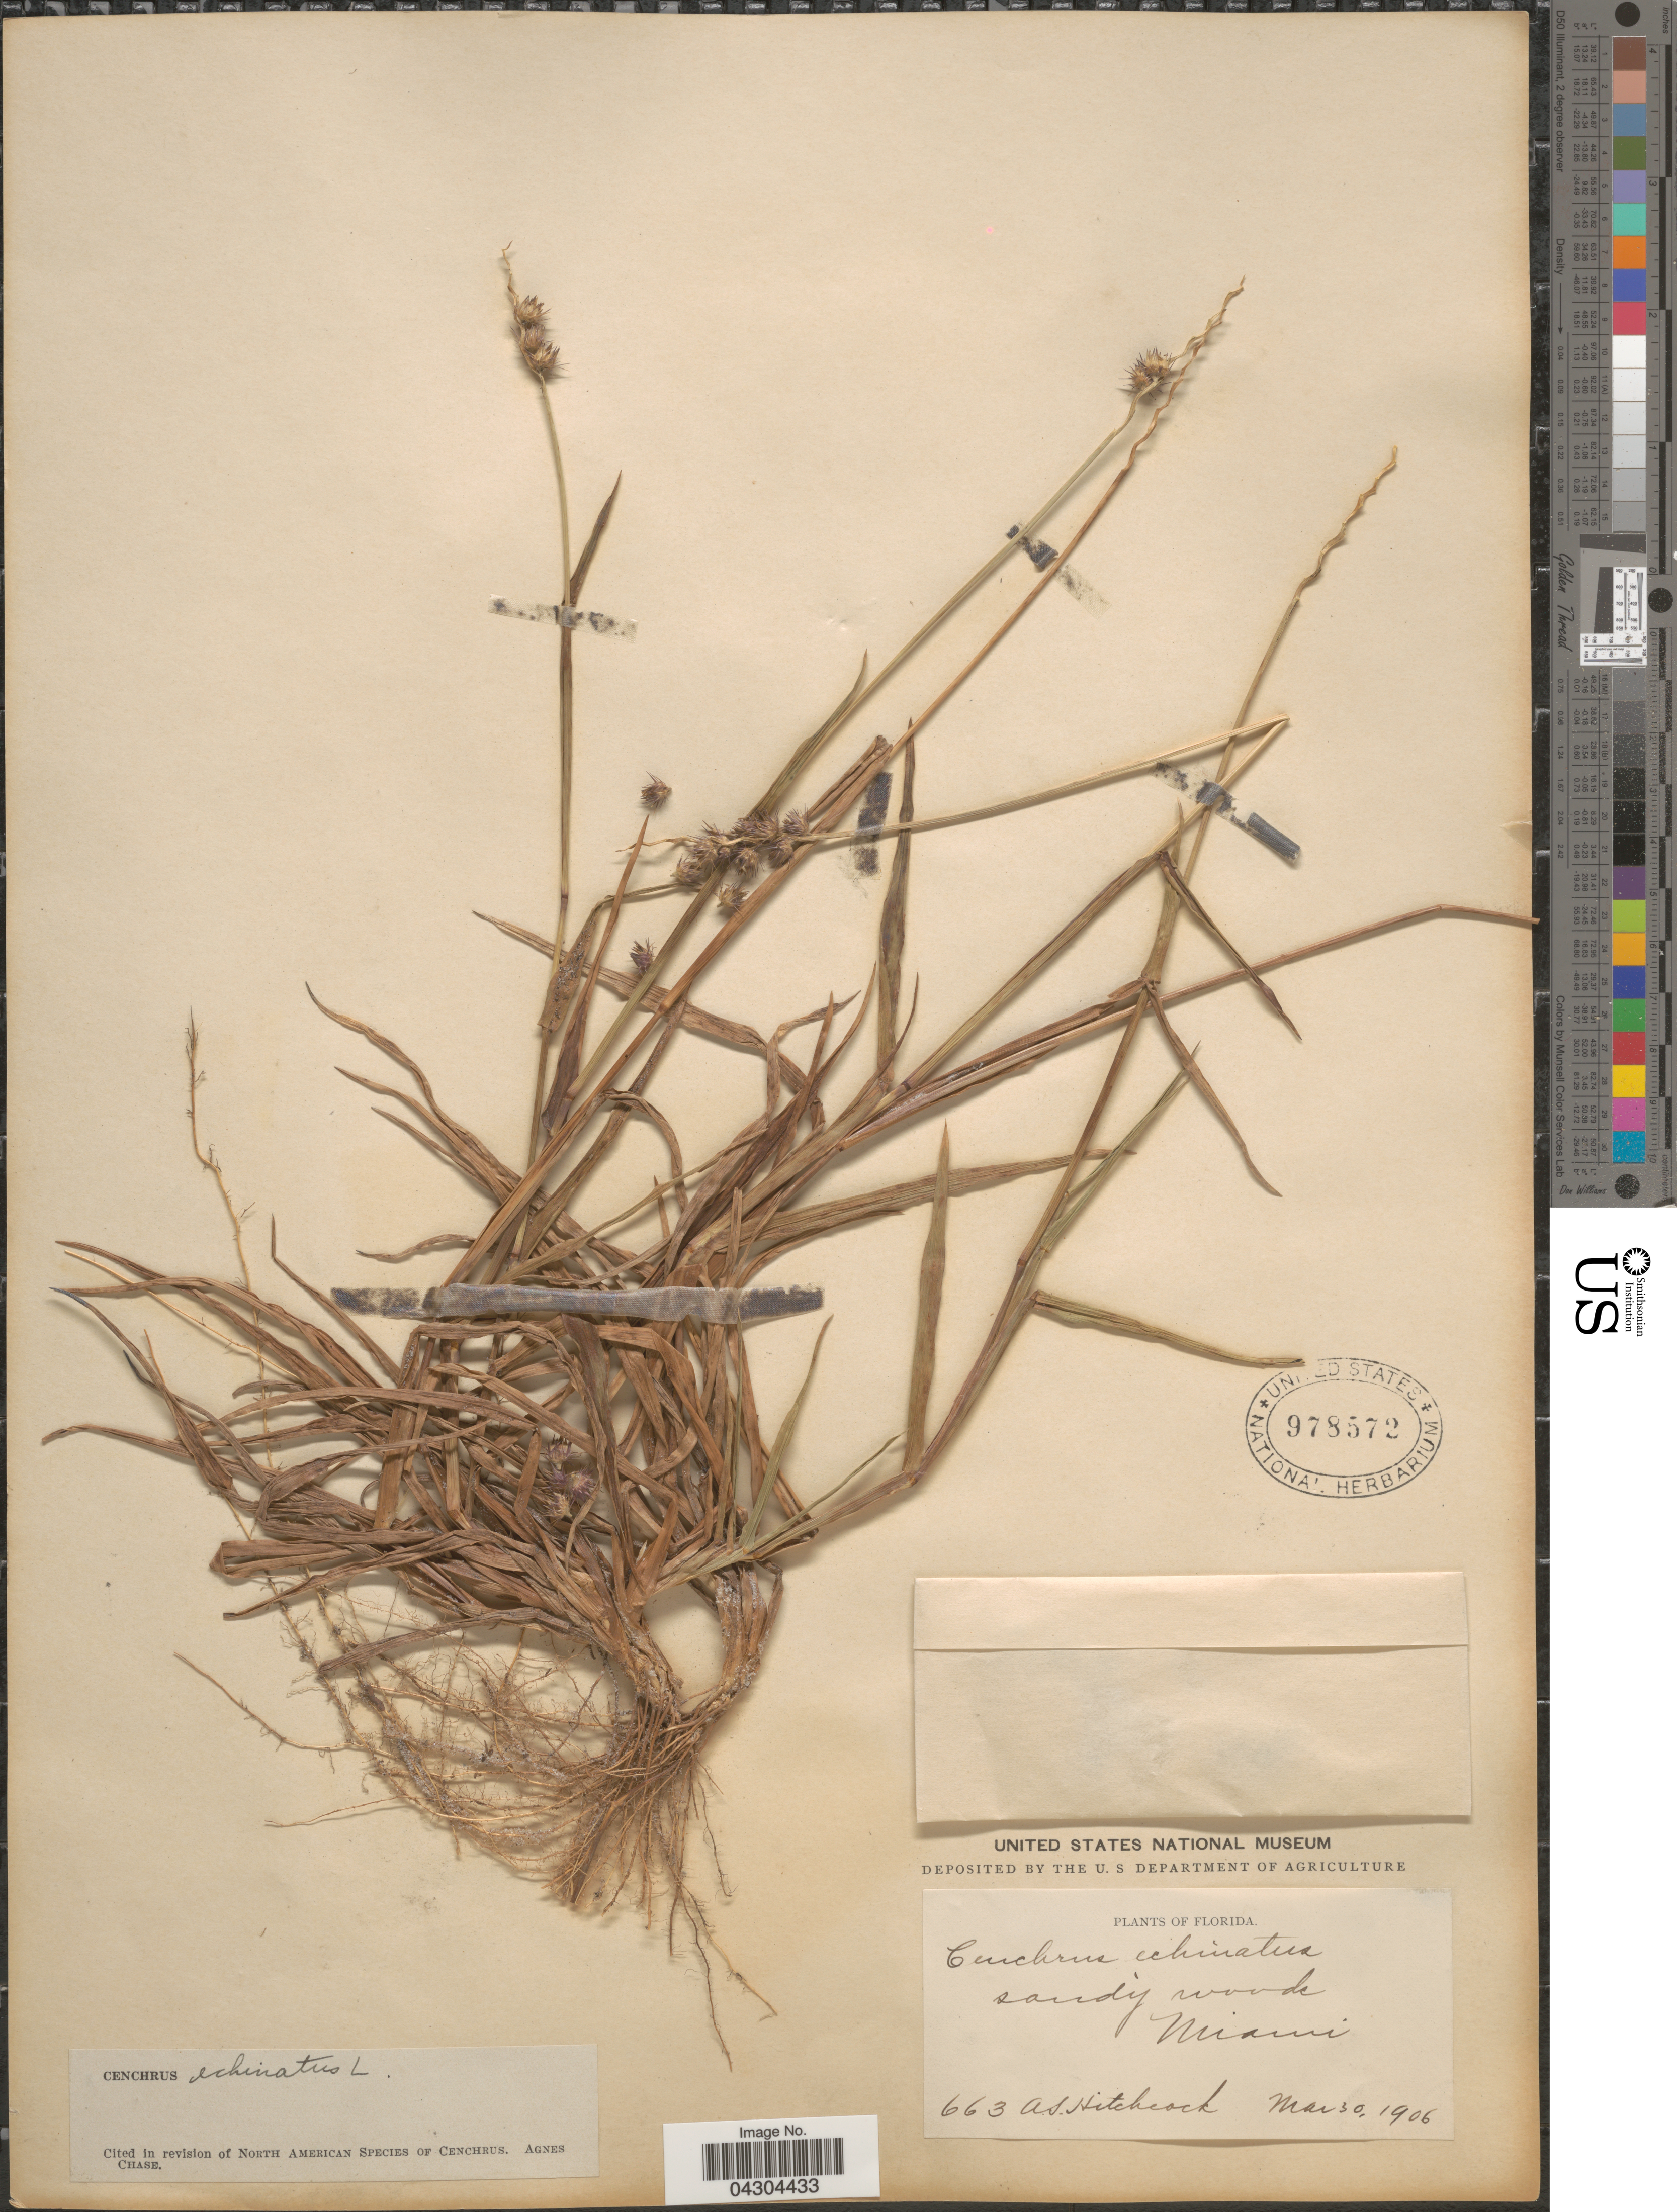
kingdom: Plantae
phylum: Tracheophyta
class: Liliopsida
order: Poales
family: Poaceae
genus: Cenchrus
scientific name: Cenchrus echinatus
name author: L.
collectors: A. S. Hitchcock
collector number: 663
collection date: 1906-03-30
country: United States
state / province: Florida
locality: Sandy woods, Miami.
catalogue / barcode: US 978572